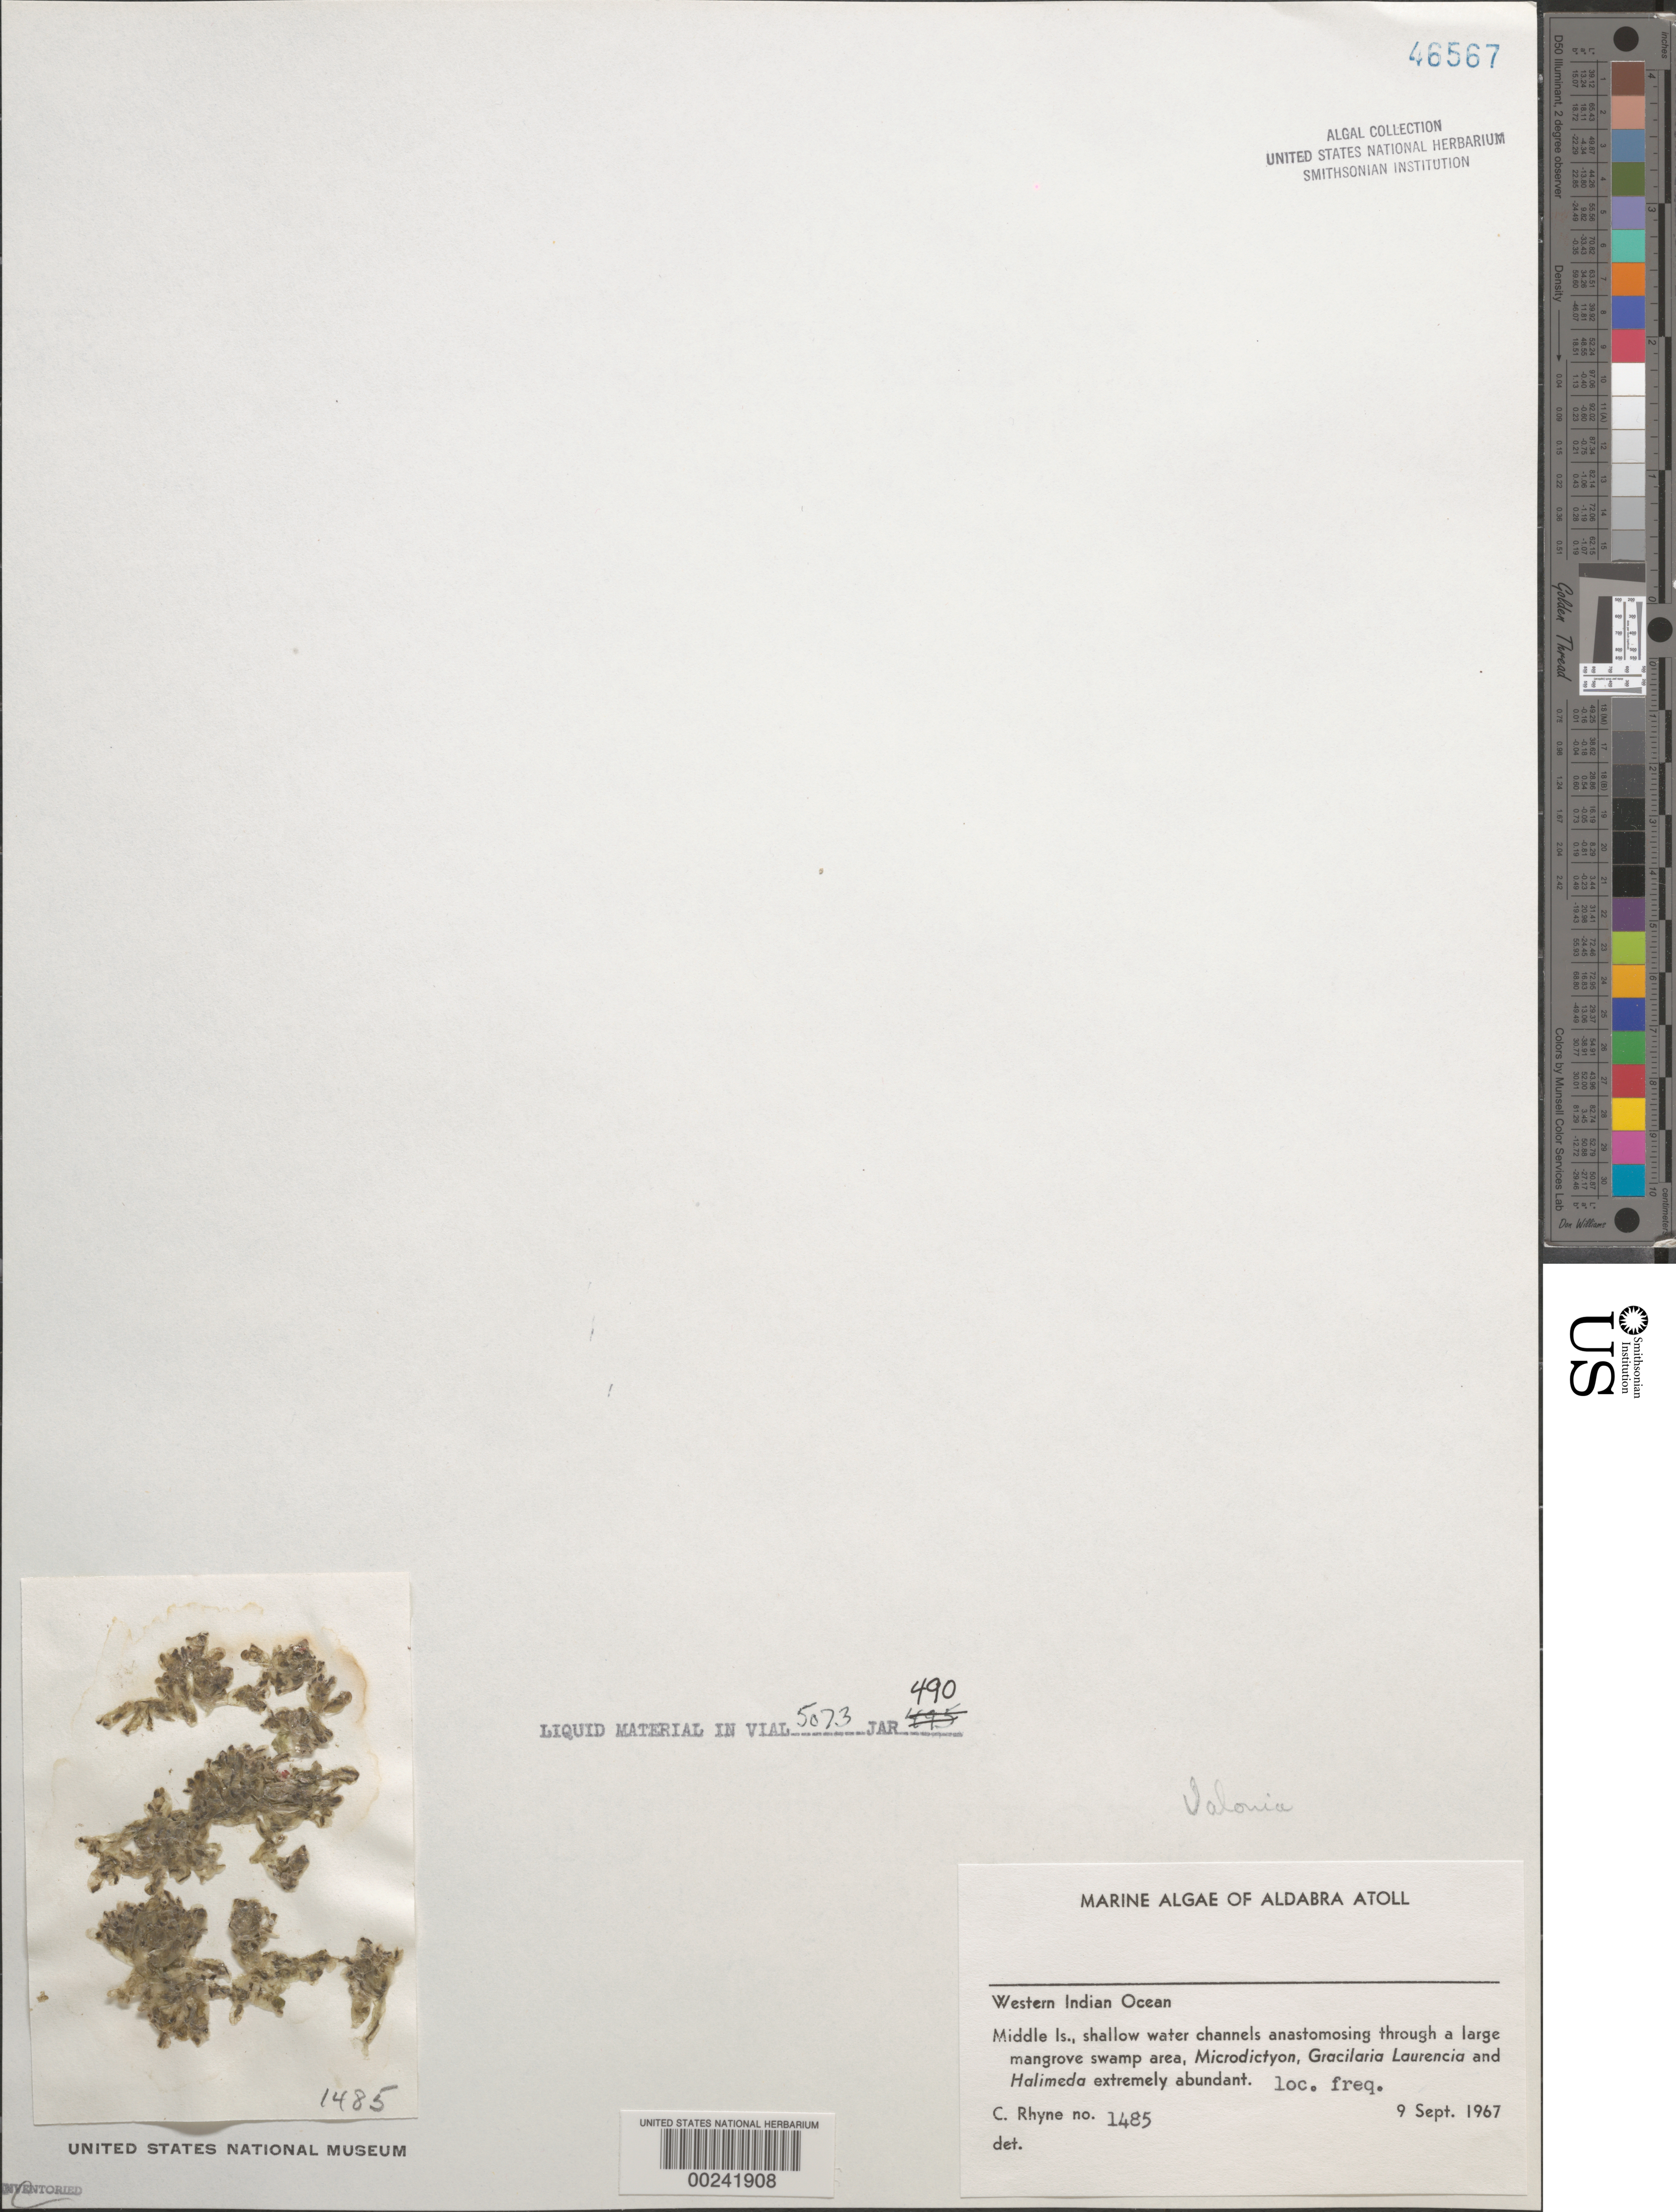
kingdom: Plantae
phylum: Chlorophyta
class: Ulvophyceae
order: Siphonocladales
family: Valoniaceae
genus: Valonia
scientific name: Valonia sp.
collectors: C. Rhyne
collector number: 1485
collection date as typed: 09 Sep 1967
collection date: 1967-09-09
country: Seychelles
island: Aldabra Atoll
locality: Middle Islet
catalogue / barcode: US 46567